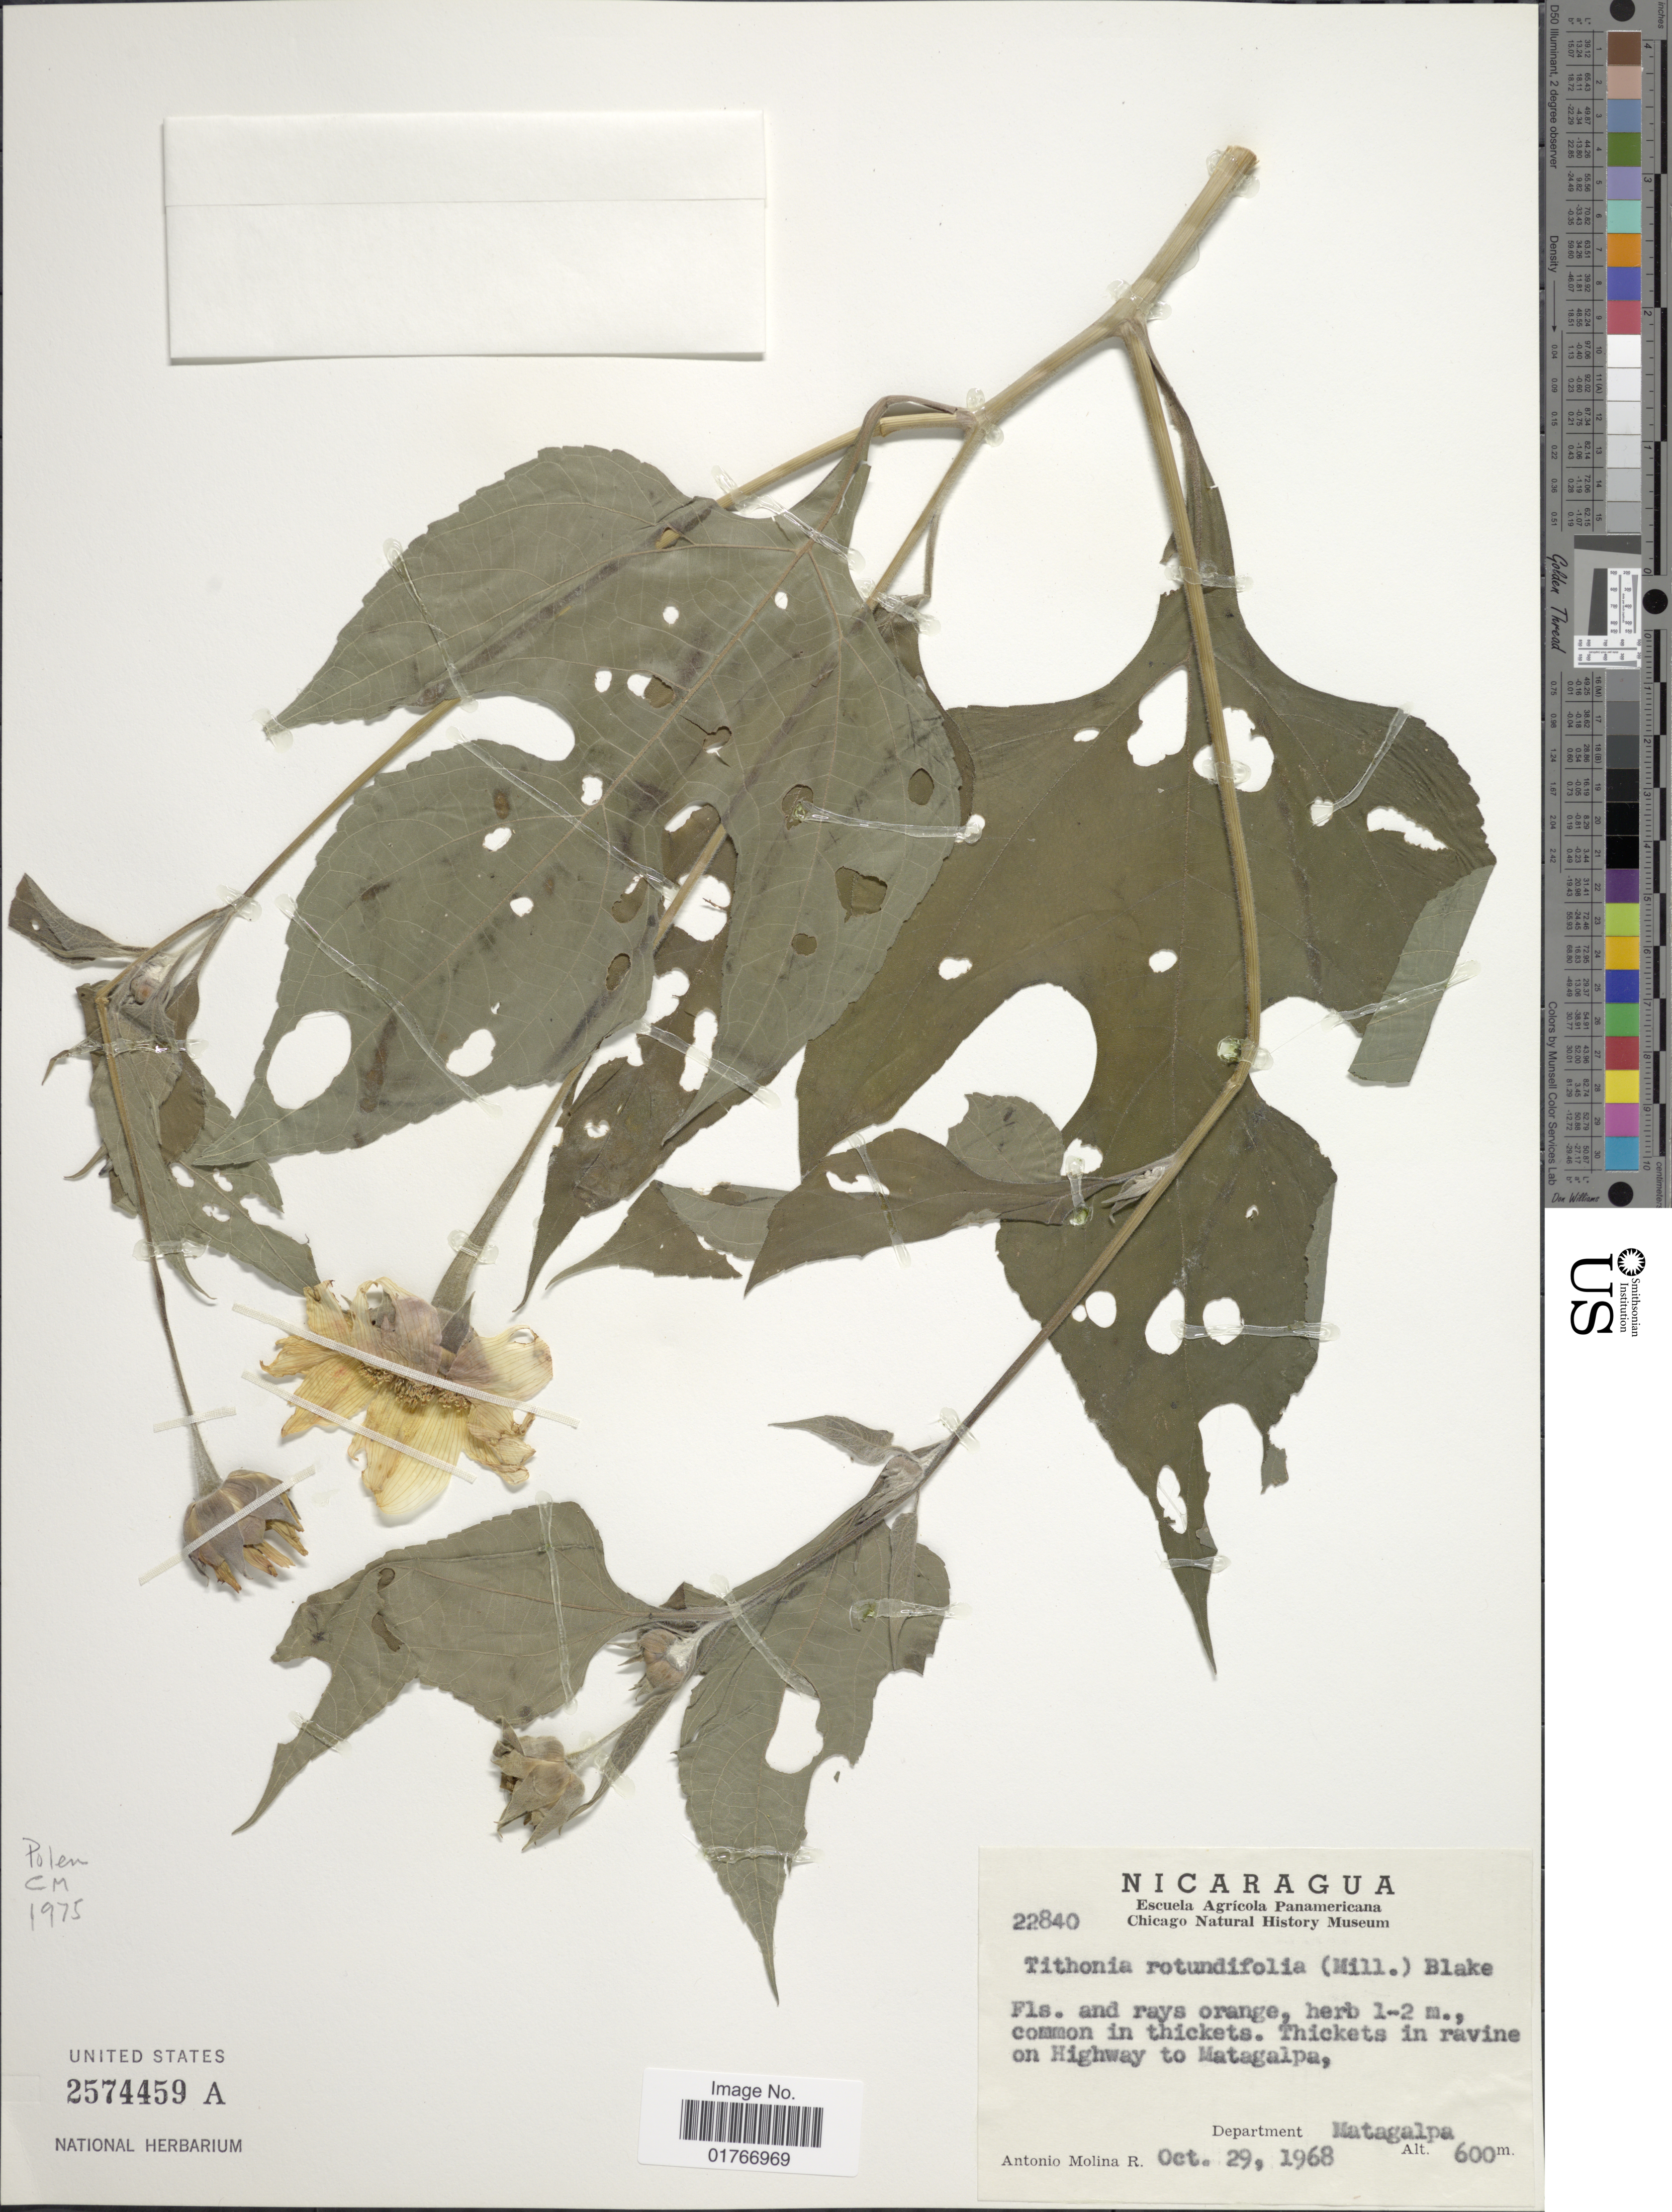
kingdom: Plantae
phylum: Tracheophyta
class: Magnoliopsida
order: Asterales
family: Asteraceae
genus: Tithonia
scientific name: Tithonia rotundifolia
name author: (Mill.) S.F. Blake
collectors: A. Molina R.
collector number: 22840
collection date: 1968-10-29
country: Nicaragua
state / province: Matagalpa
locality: Ravine on Highway to Matagalpa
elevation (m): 600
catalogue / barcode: US 2574459A